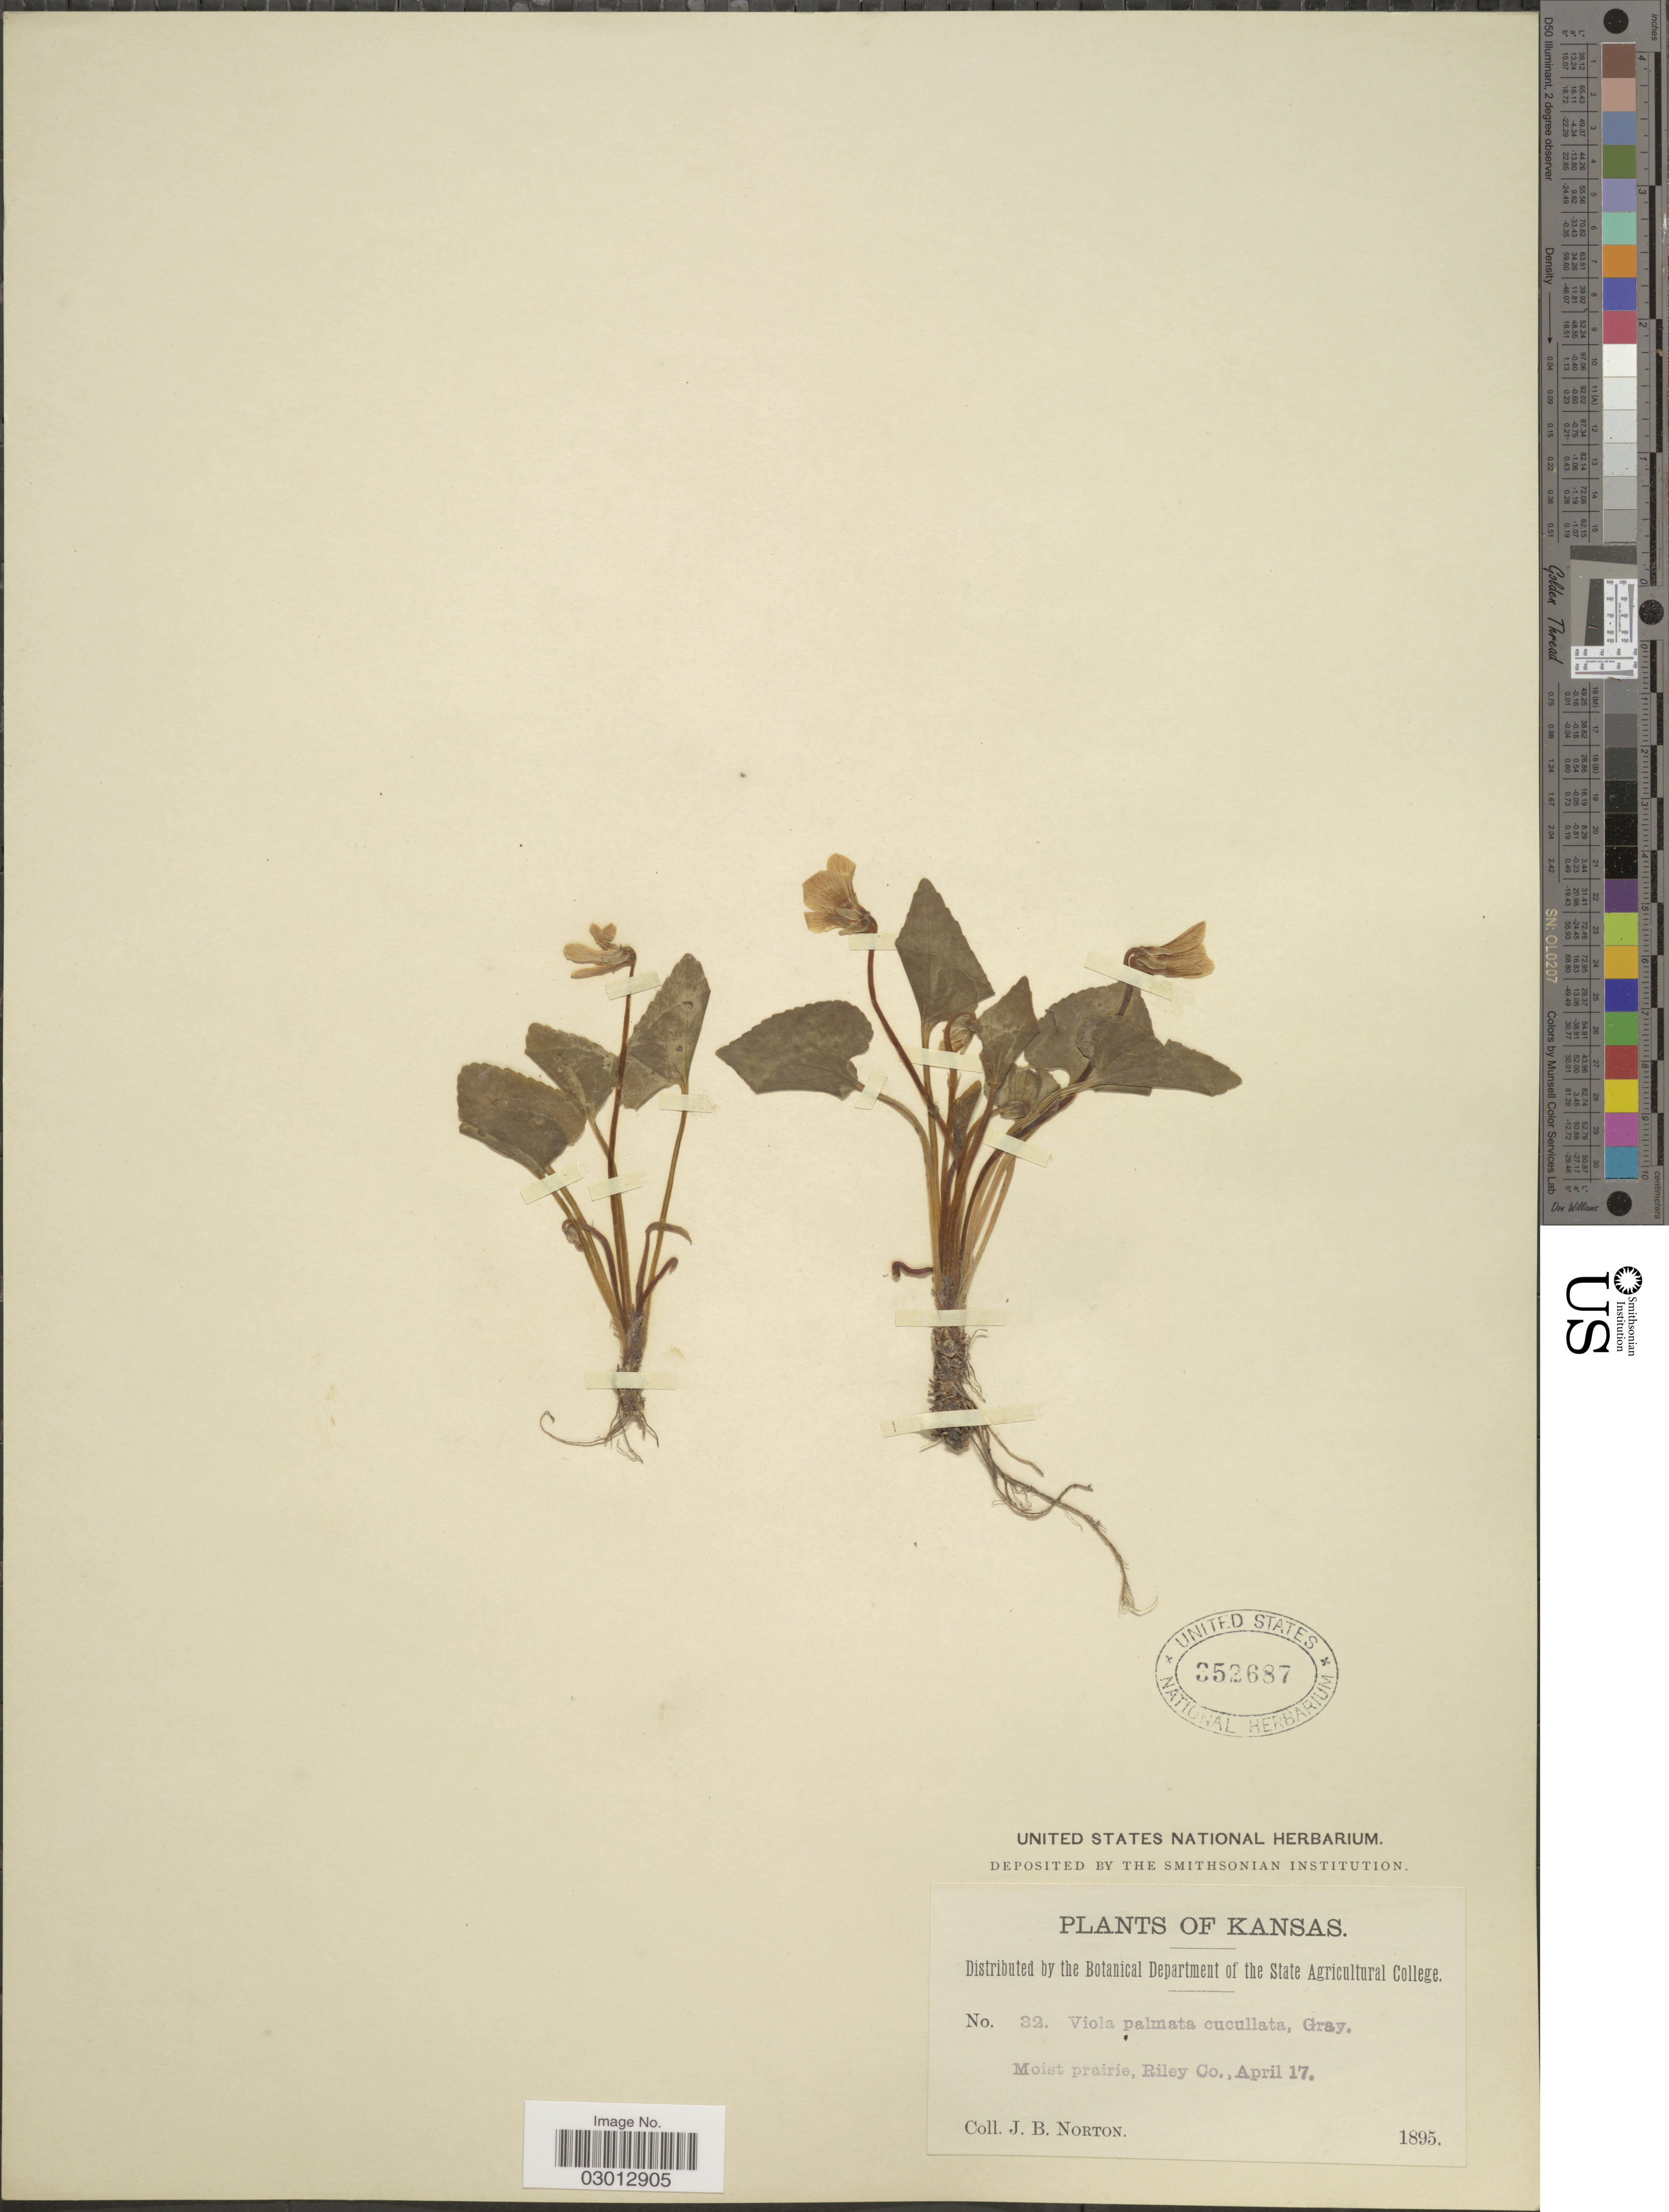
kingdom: Plantae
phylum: Tracheophyta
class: Magnoliopsida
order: Malpighiales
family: Violaceae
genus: Viola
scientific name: Viola papilionacea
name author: Pursh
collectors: J. B. Norton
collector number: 32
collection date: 1895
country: United States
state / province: Kansas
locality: Riley Co.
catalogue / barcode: US 352687